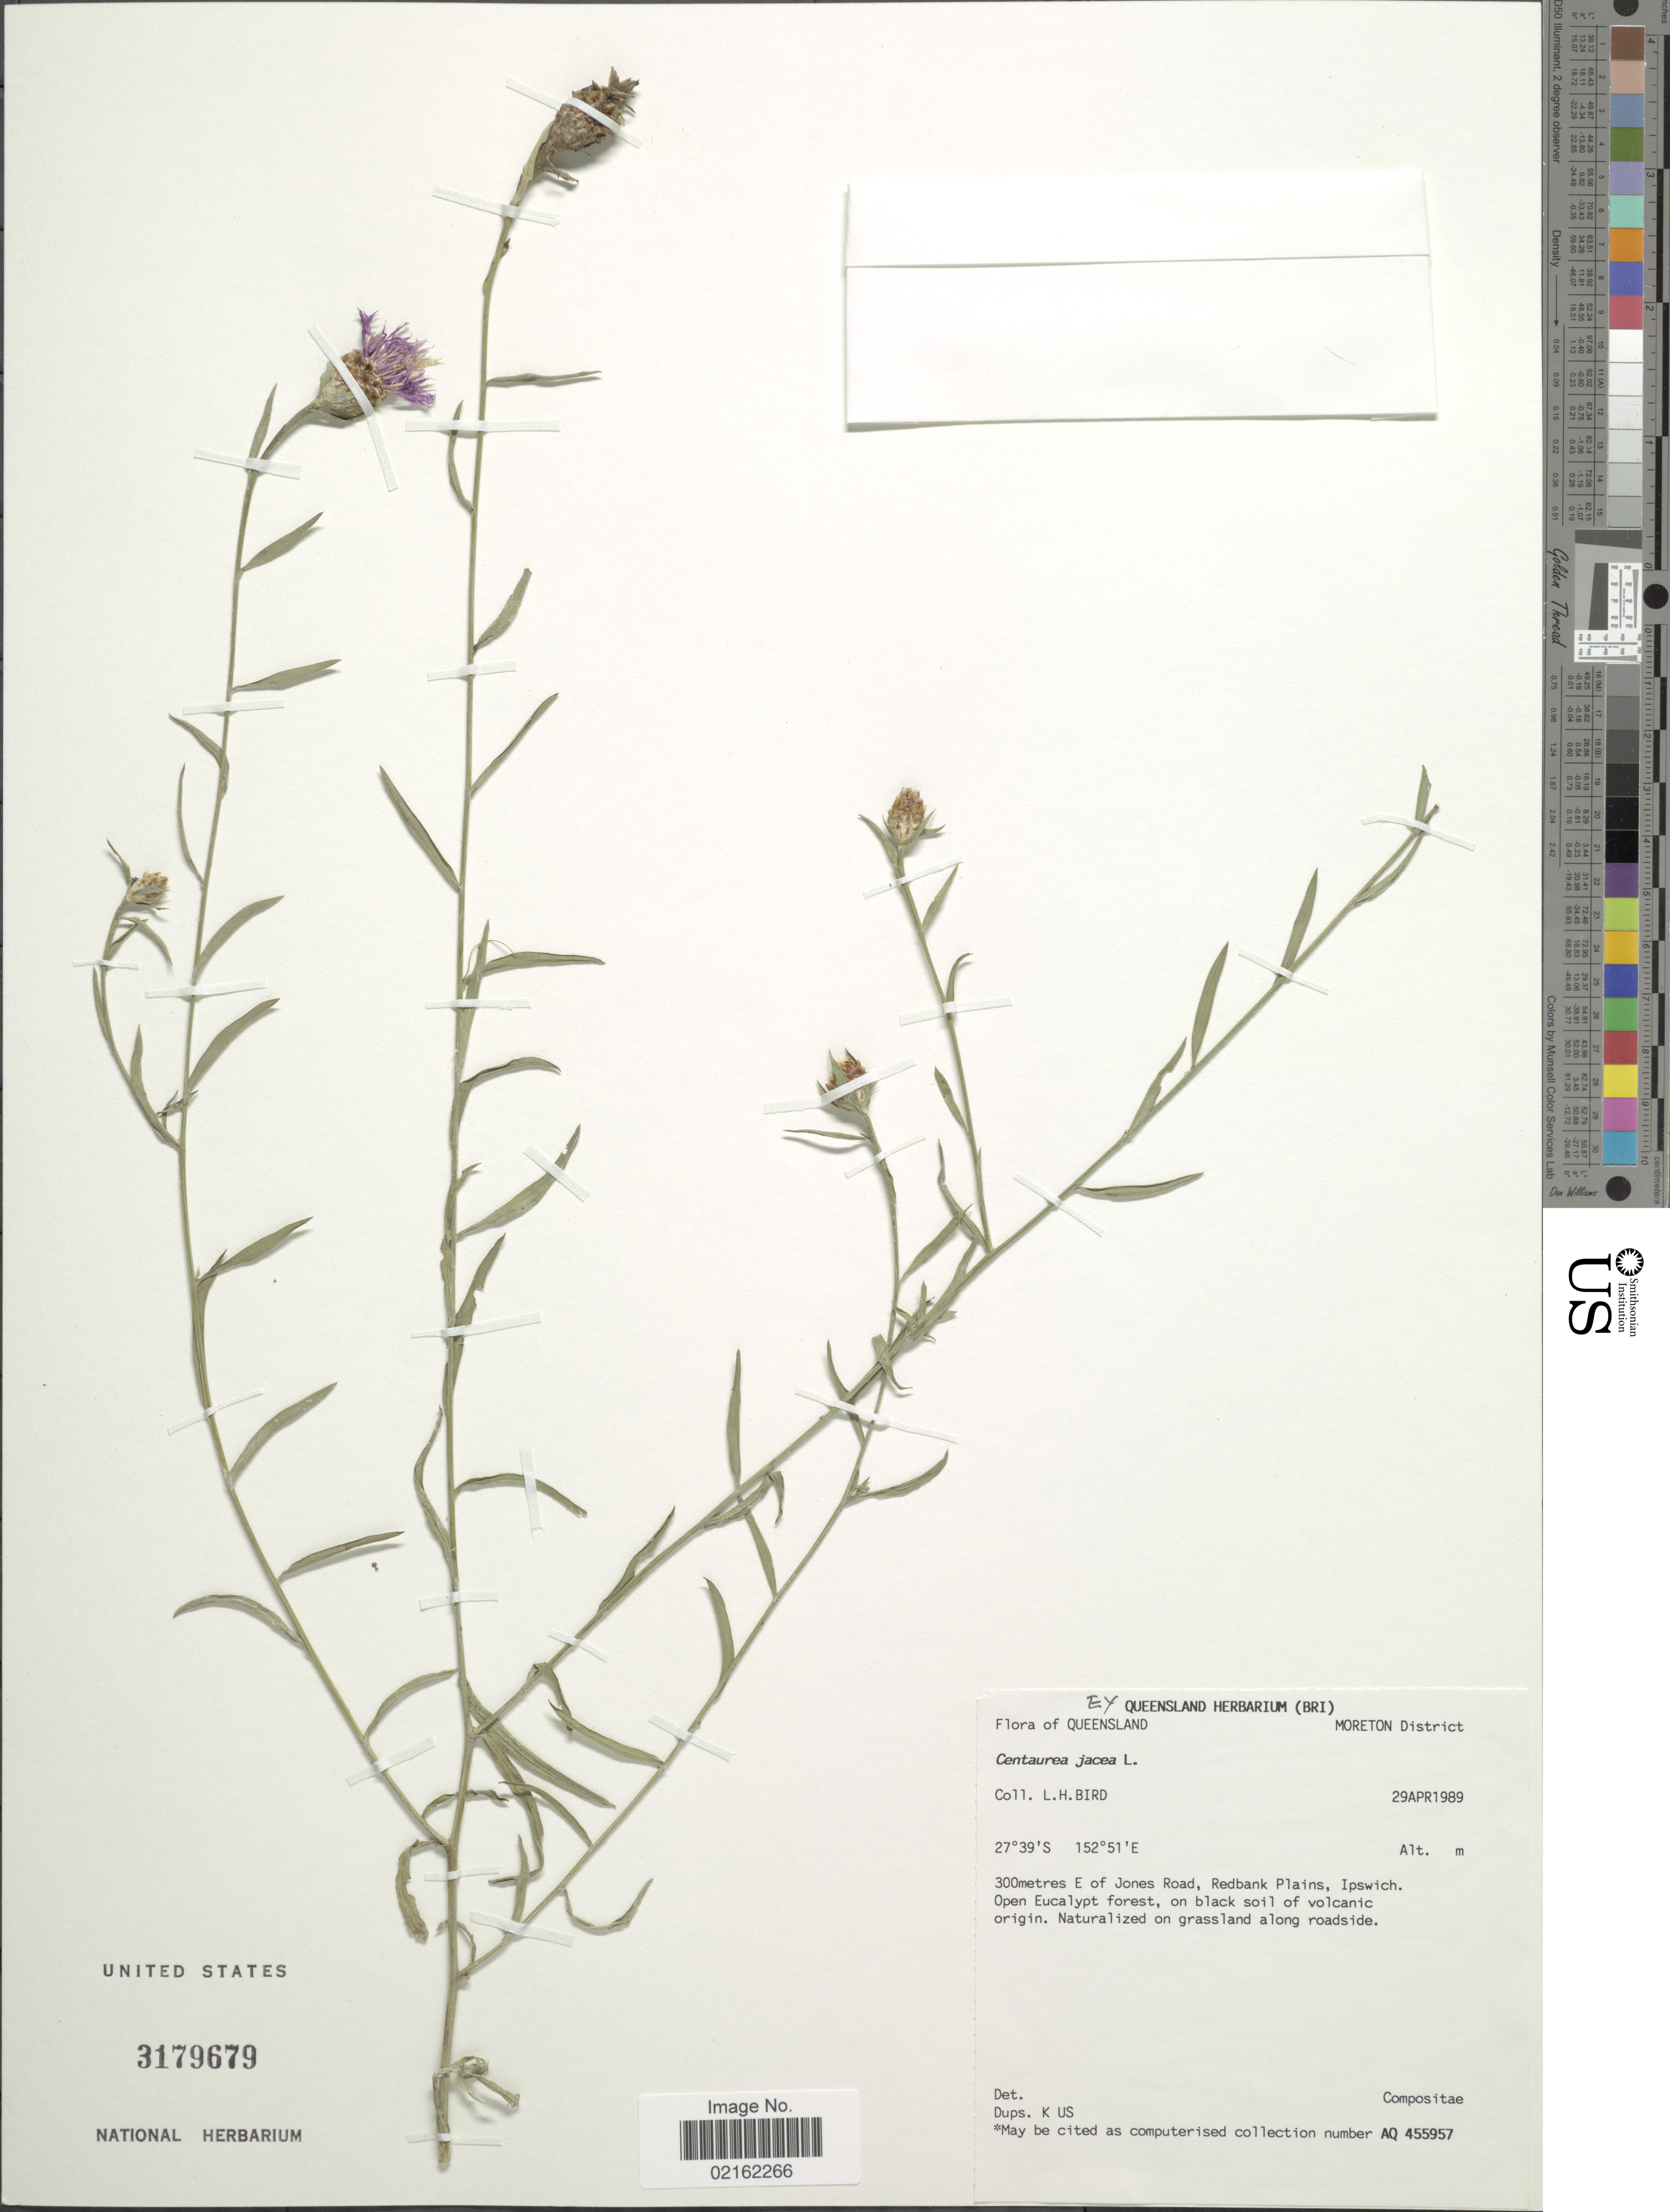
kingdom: Plantae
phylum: Tracheophyta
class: Magnoliopsida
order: Asterales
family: Asteraceae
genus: Centaurea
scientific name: Centaurea jacea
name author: L.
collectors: L. Bird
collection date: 1989-04-29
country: Australia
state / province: Queensland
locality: Moreton District, 300 meters E of Jones Road, Redbank Plains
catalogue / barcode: US 3179679